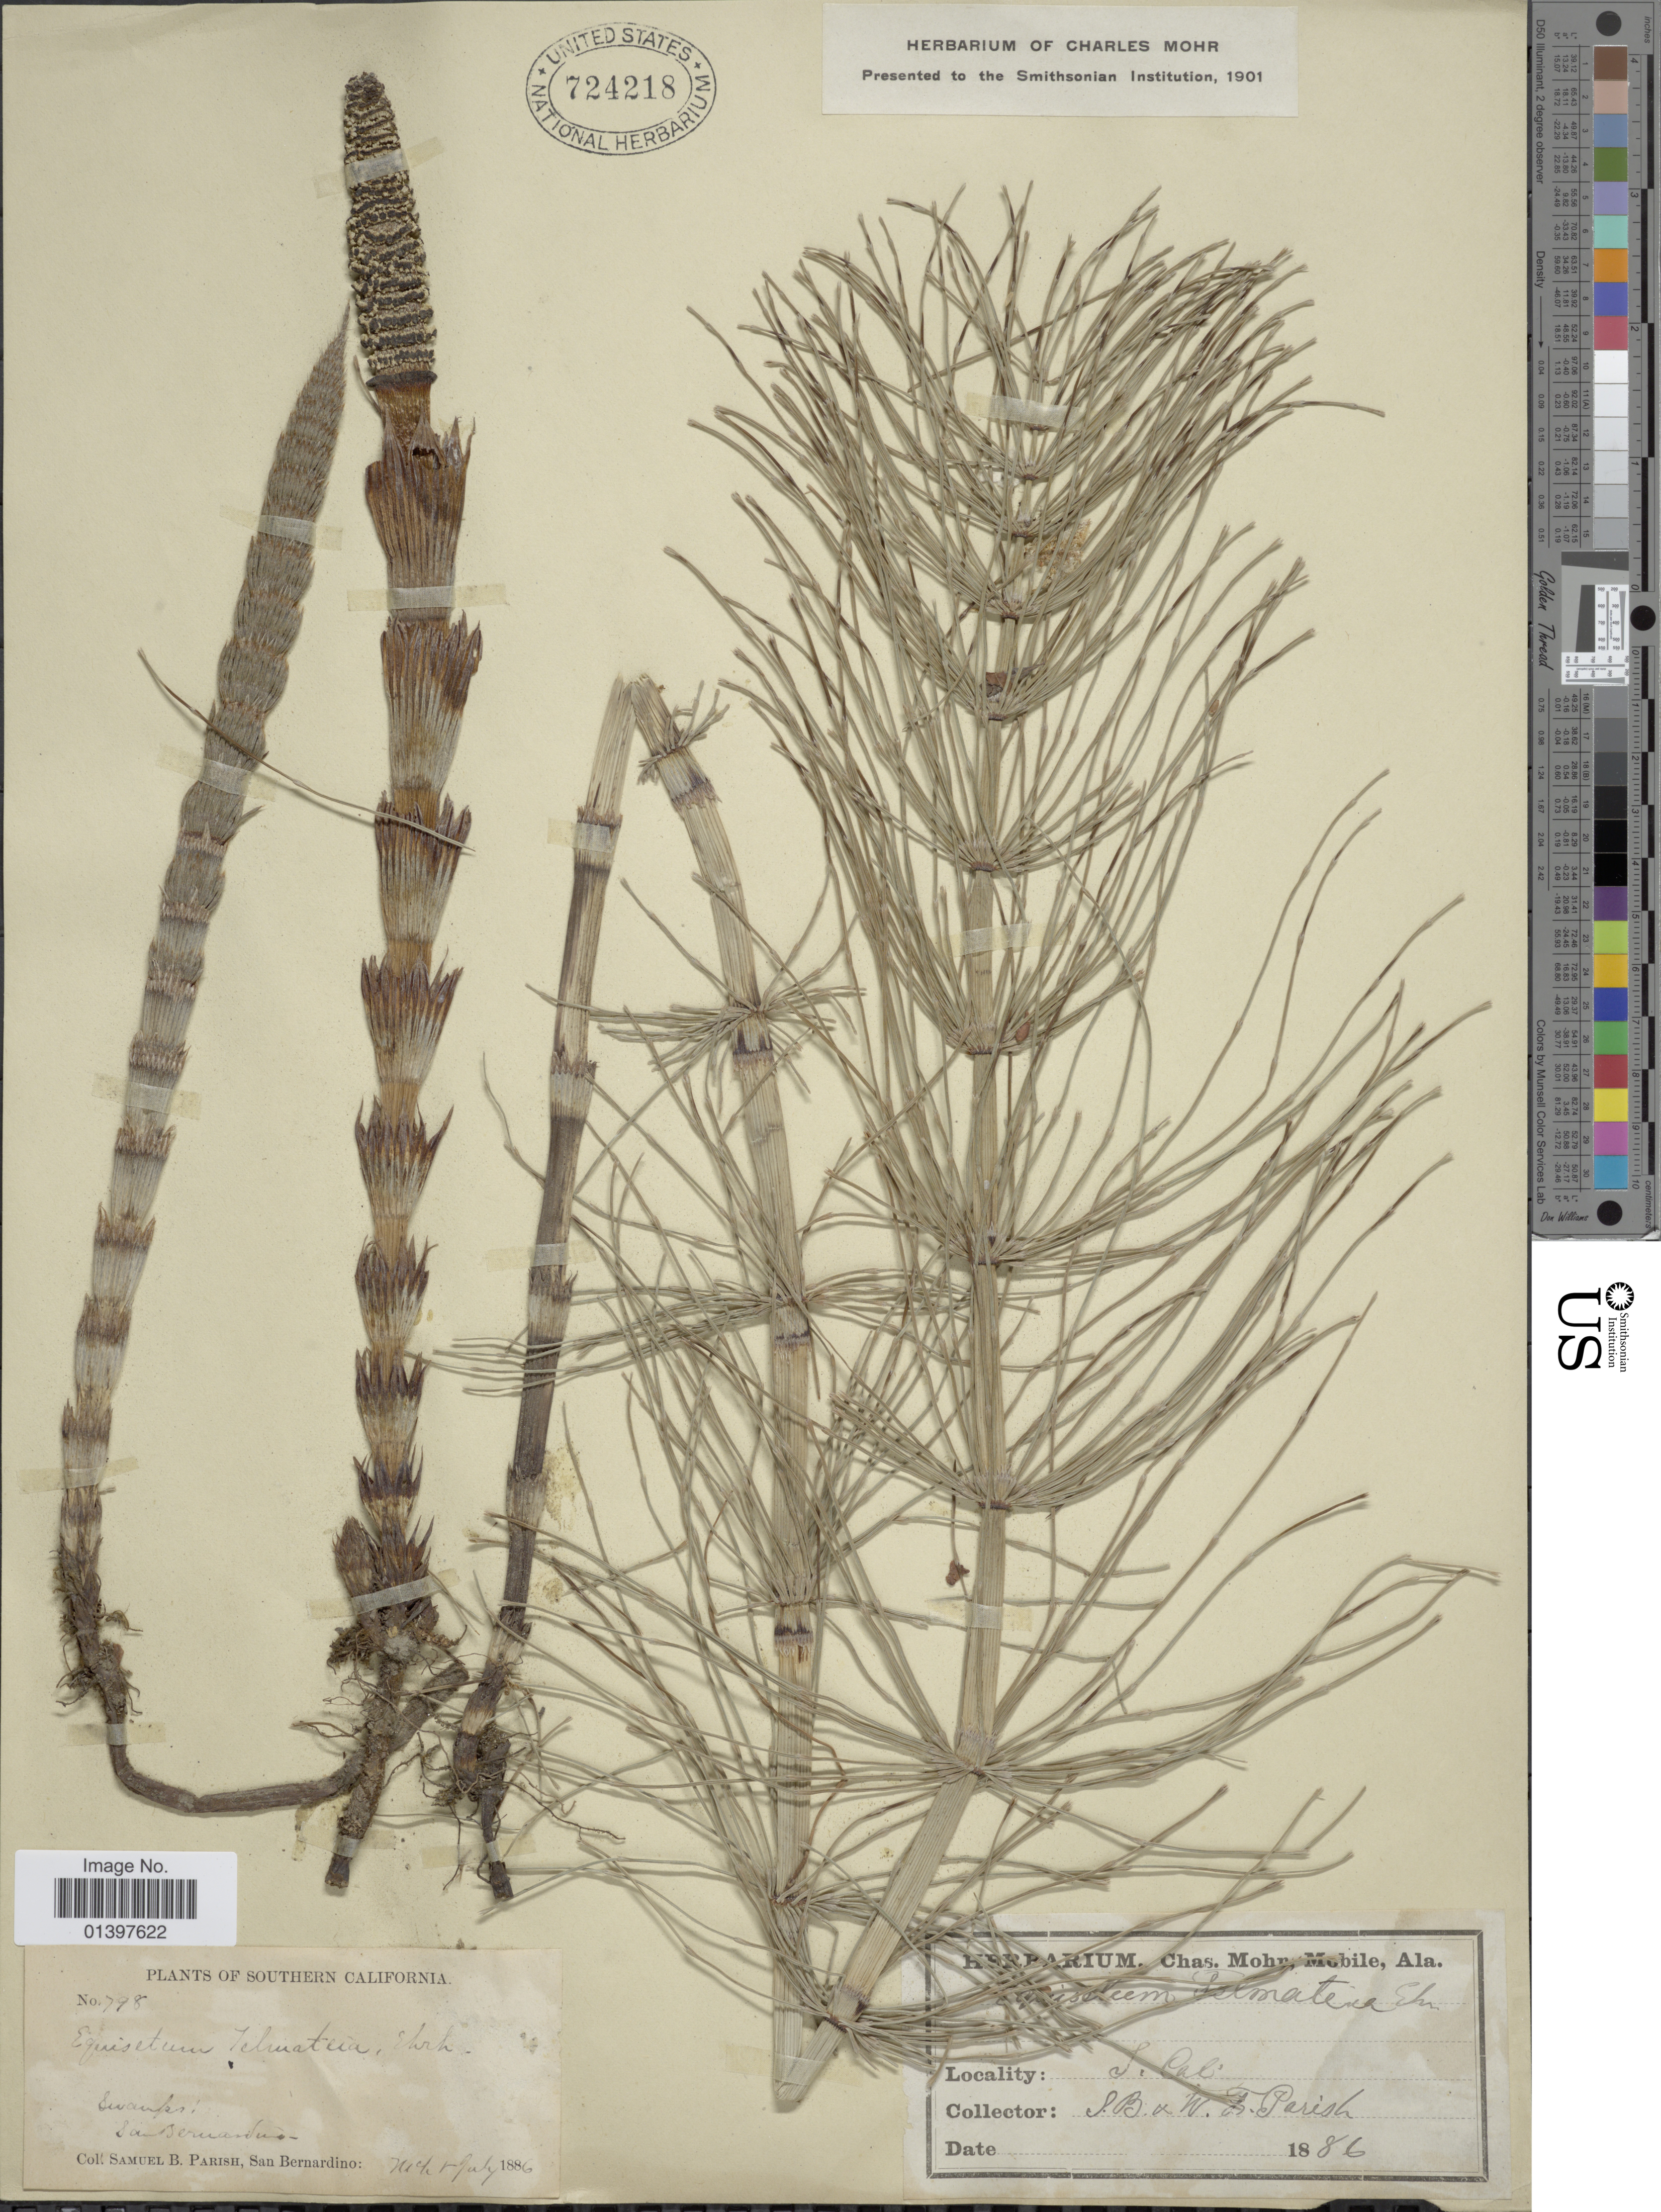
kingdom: Plantae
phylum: Tracheophyta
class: Polypodiopsida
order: Equisetales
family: Equisetaceae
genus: Equisetum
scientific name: Equisetum telmateia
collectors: S. B. Parish & W. F. Parish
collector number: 798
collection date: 1886-03/1886-07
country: United States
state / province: California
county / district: San Bernardino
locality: Southern California, San Bernandino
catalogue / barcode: US 724218